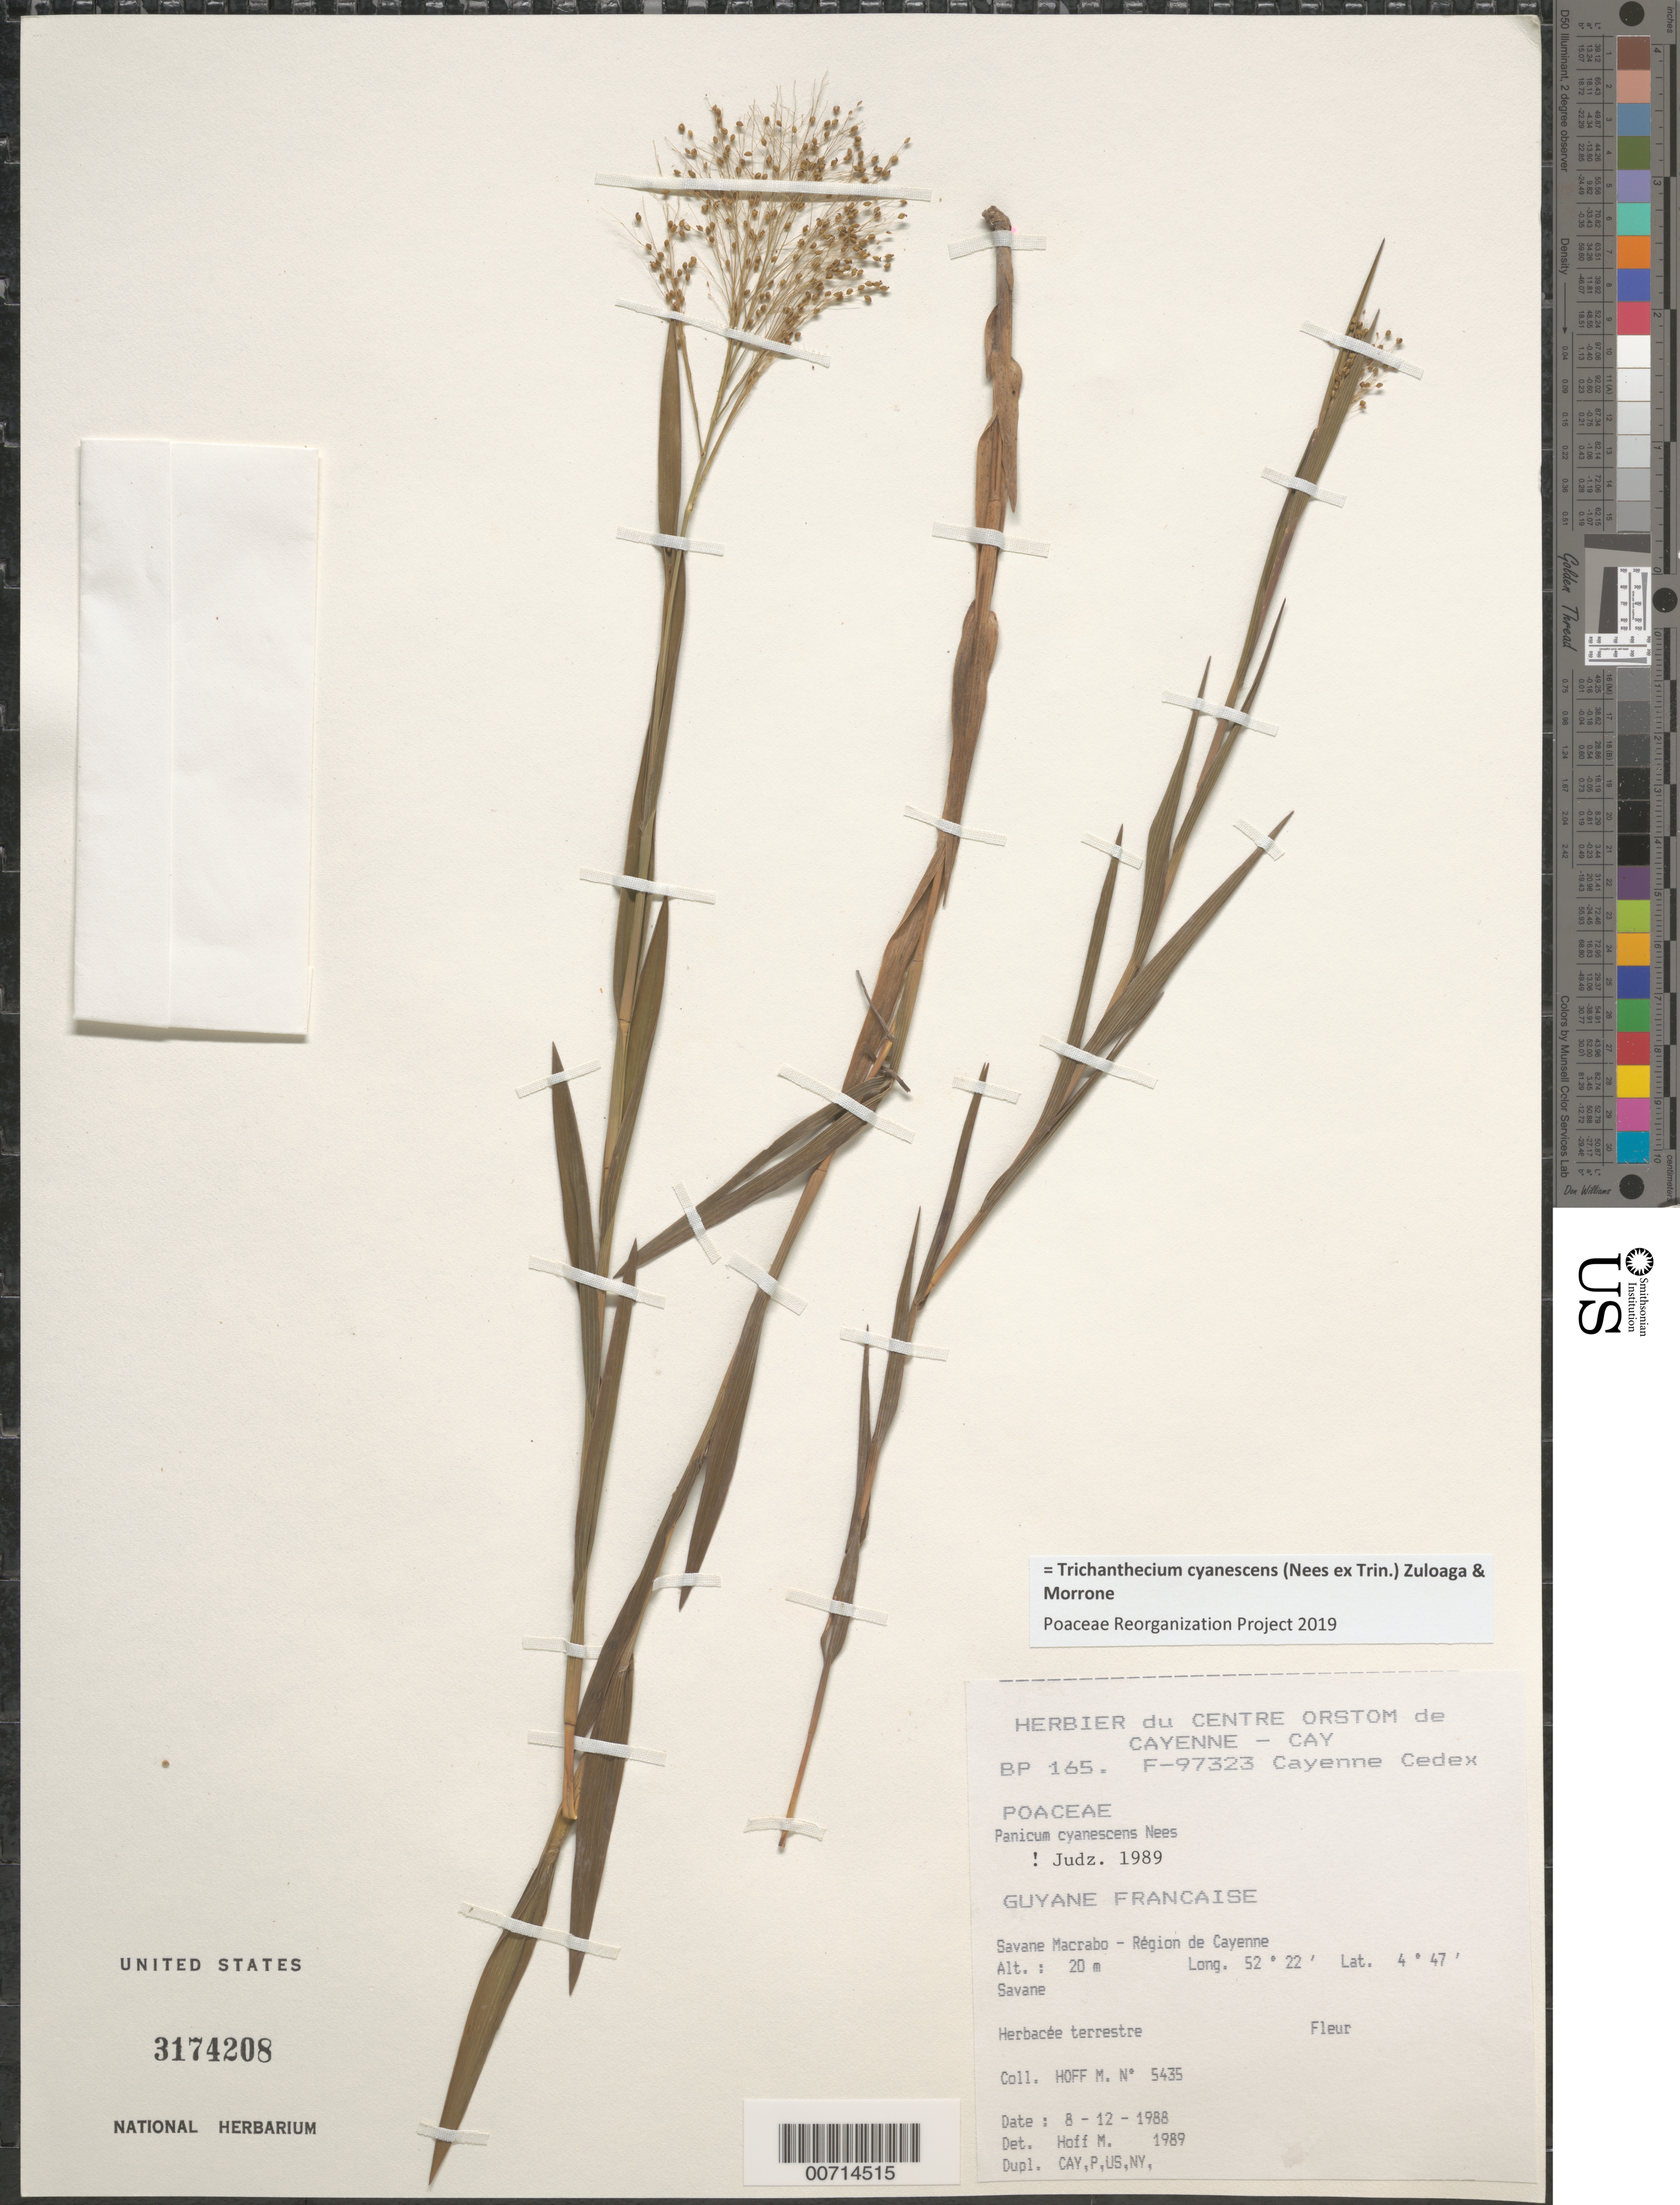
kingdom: Plantae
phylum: Tracheophyta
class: Liliopsida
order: Poales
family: Poaceae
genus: Trichanthecium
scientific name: Trichanthecium cyanescens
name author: (Nees ex Trin.) Zuloaga & Morrone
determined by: Poaceae Reorganization Project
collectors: M. Hoff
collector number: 5435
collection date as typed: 8-Dec-88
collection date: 1988-12-08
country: French Guiana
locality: Savane Macrabo, région de Cayenne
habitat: Savanna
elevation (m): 20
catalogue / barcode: US 3174208